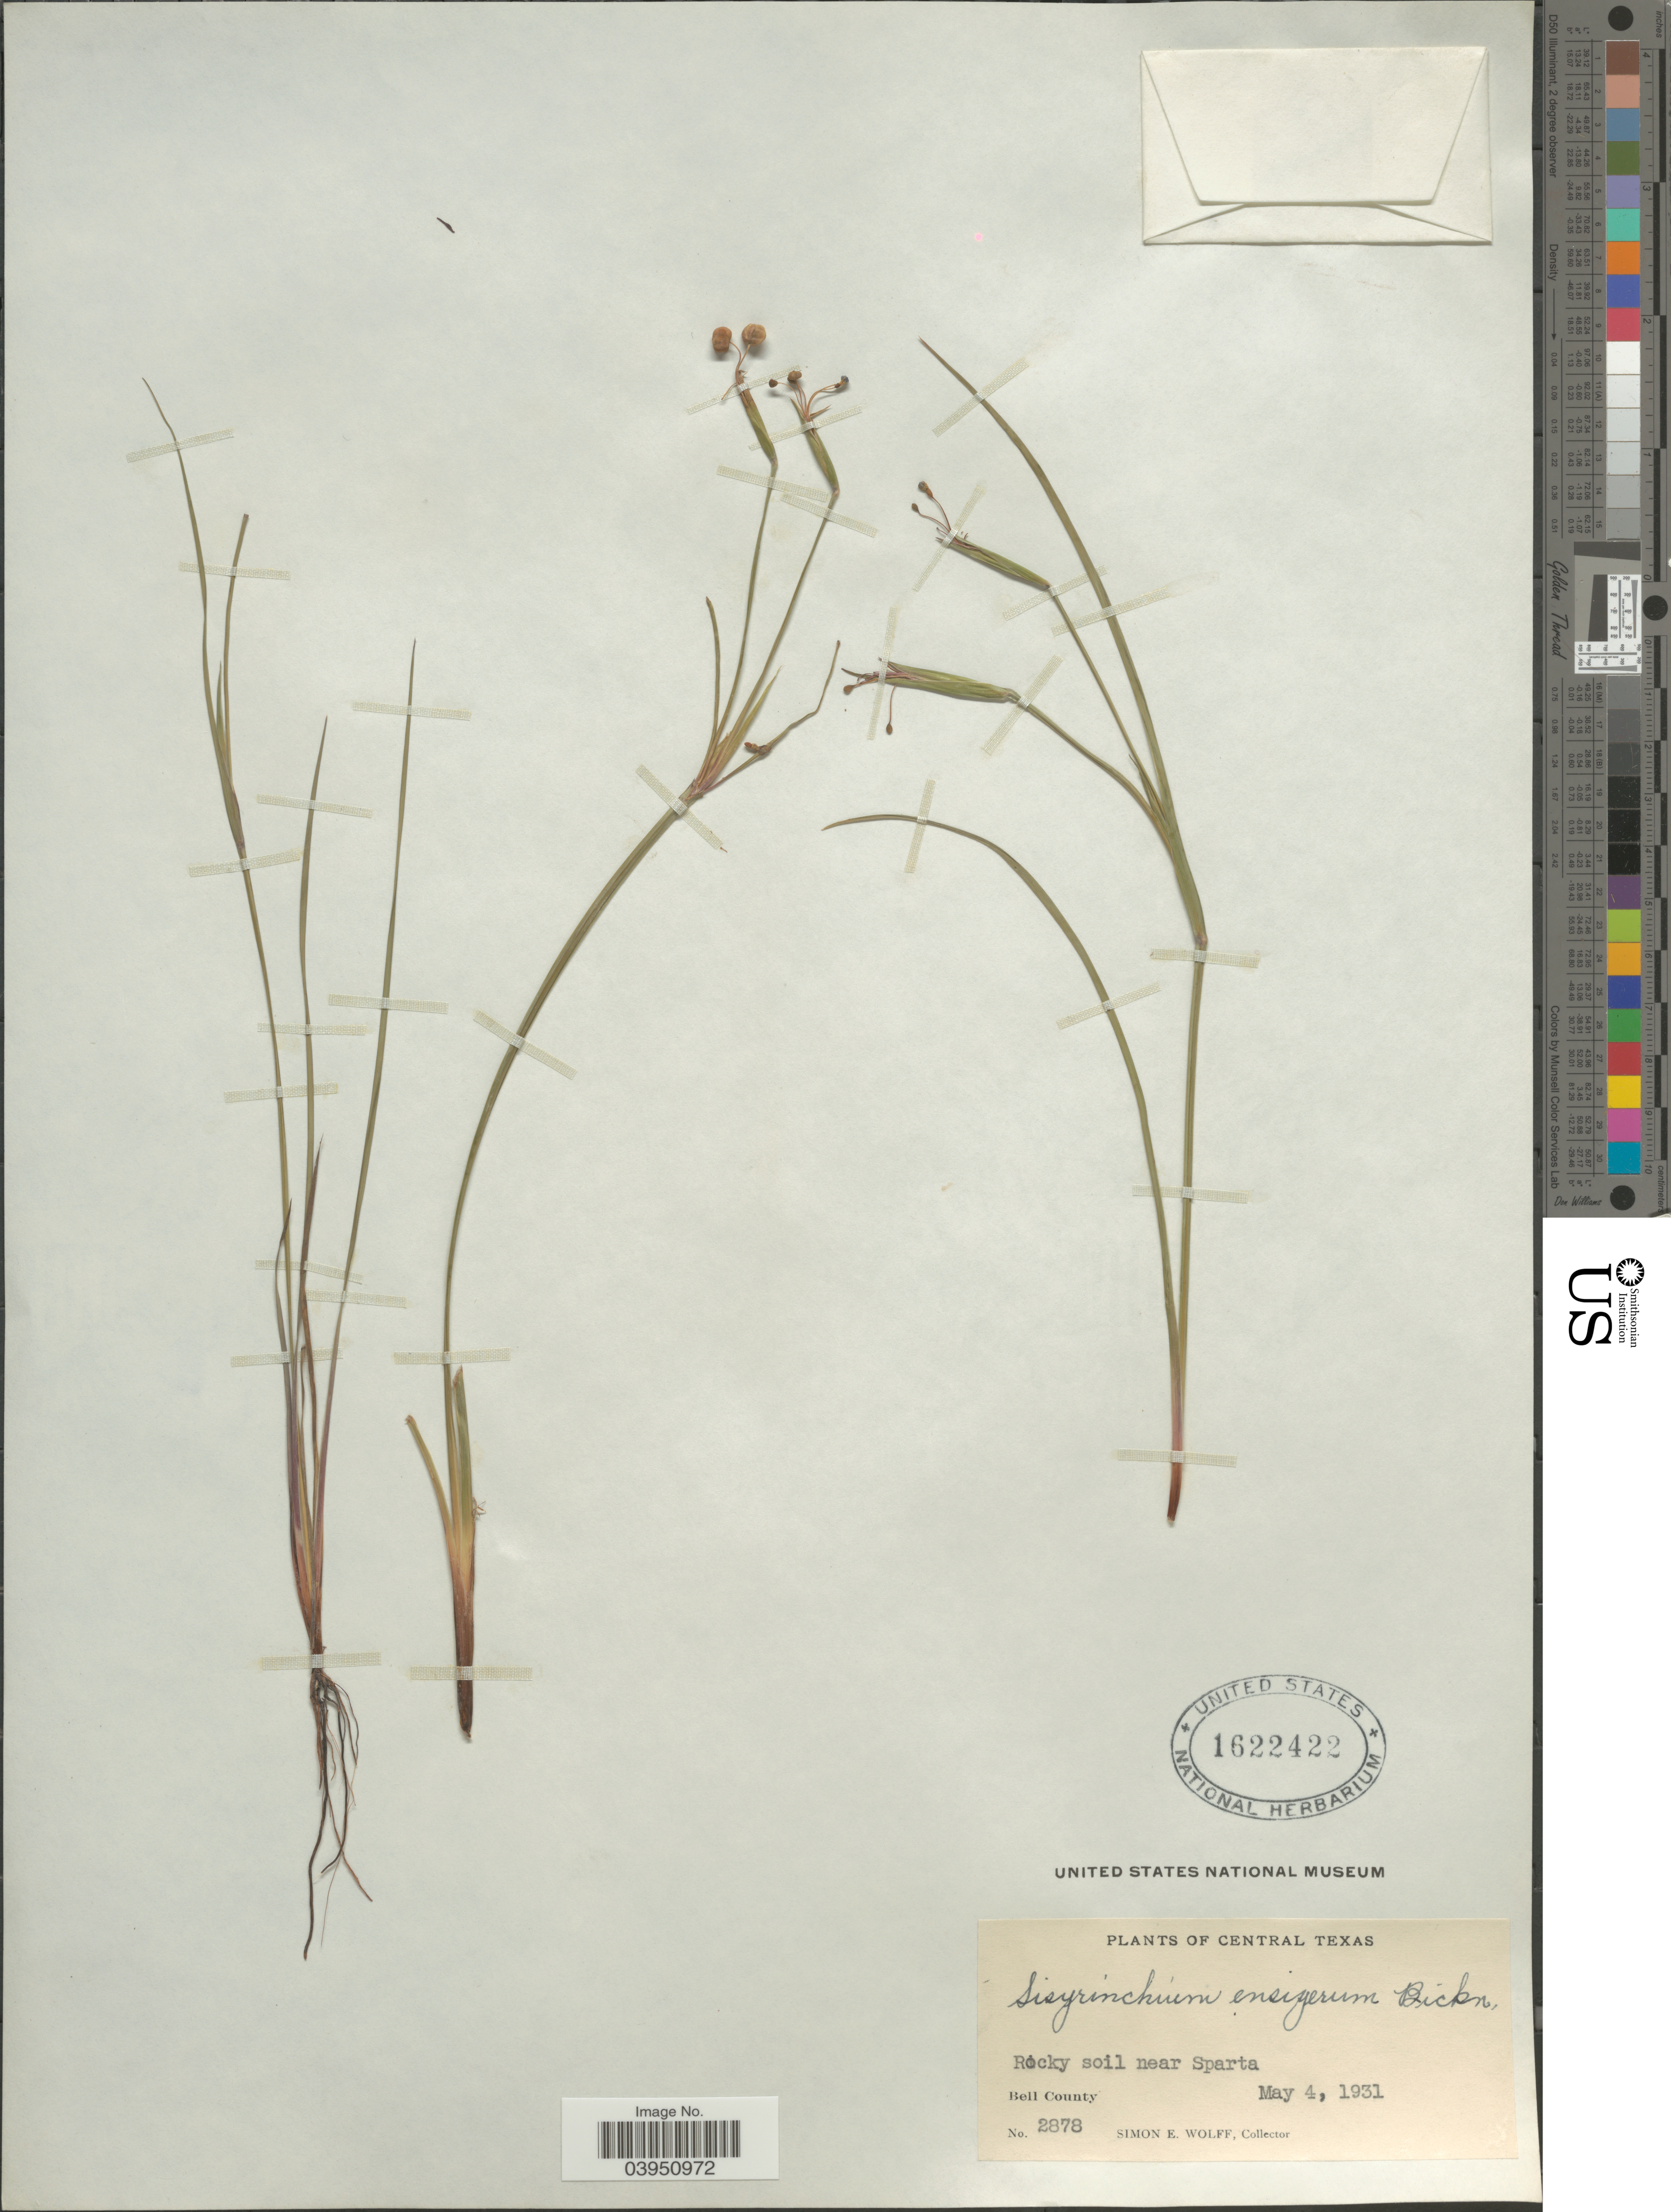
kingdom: Plantae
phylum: Tracheophyta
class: Liliopsida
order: Asparagales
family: Iridaceae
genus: Sisyrinchium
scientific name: Sisyrinchium ensigerum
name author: E.P. Bicknell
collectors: S. E. Wolff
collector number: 2878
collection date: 1931-05-04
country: United States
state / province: Texas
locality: Central Texas. Near Sparta. Bell County.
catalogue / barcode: US 1622422